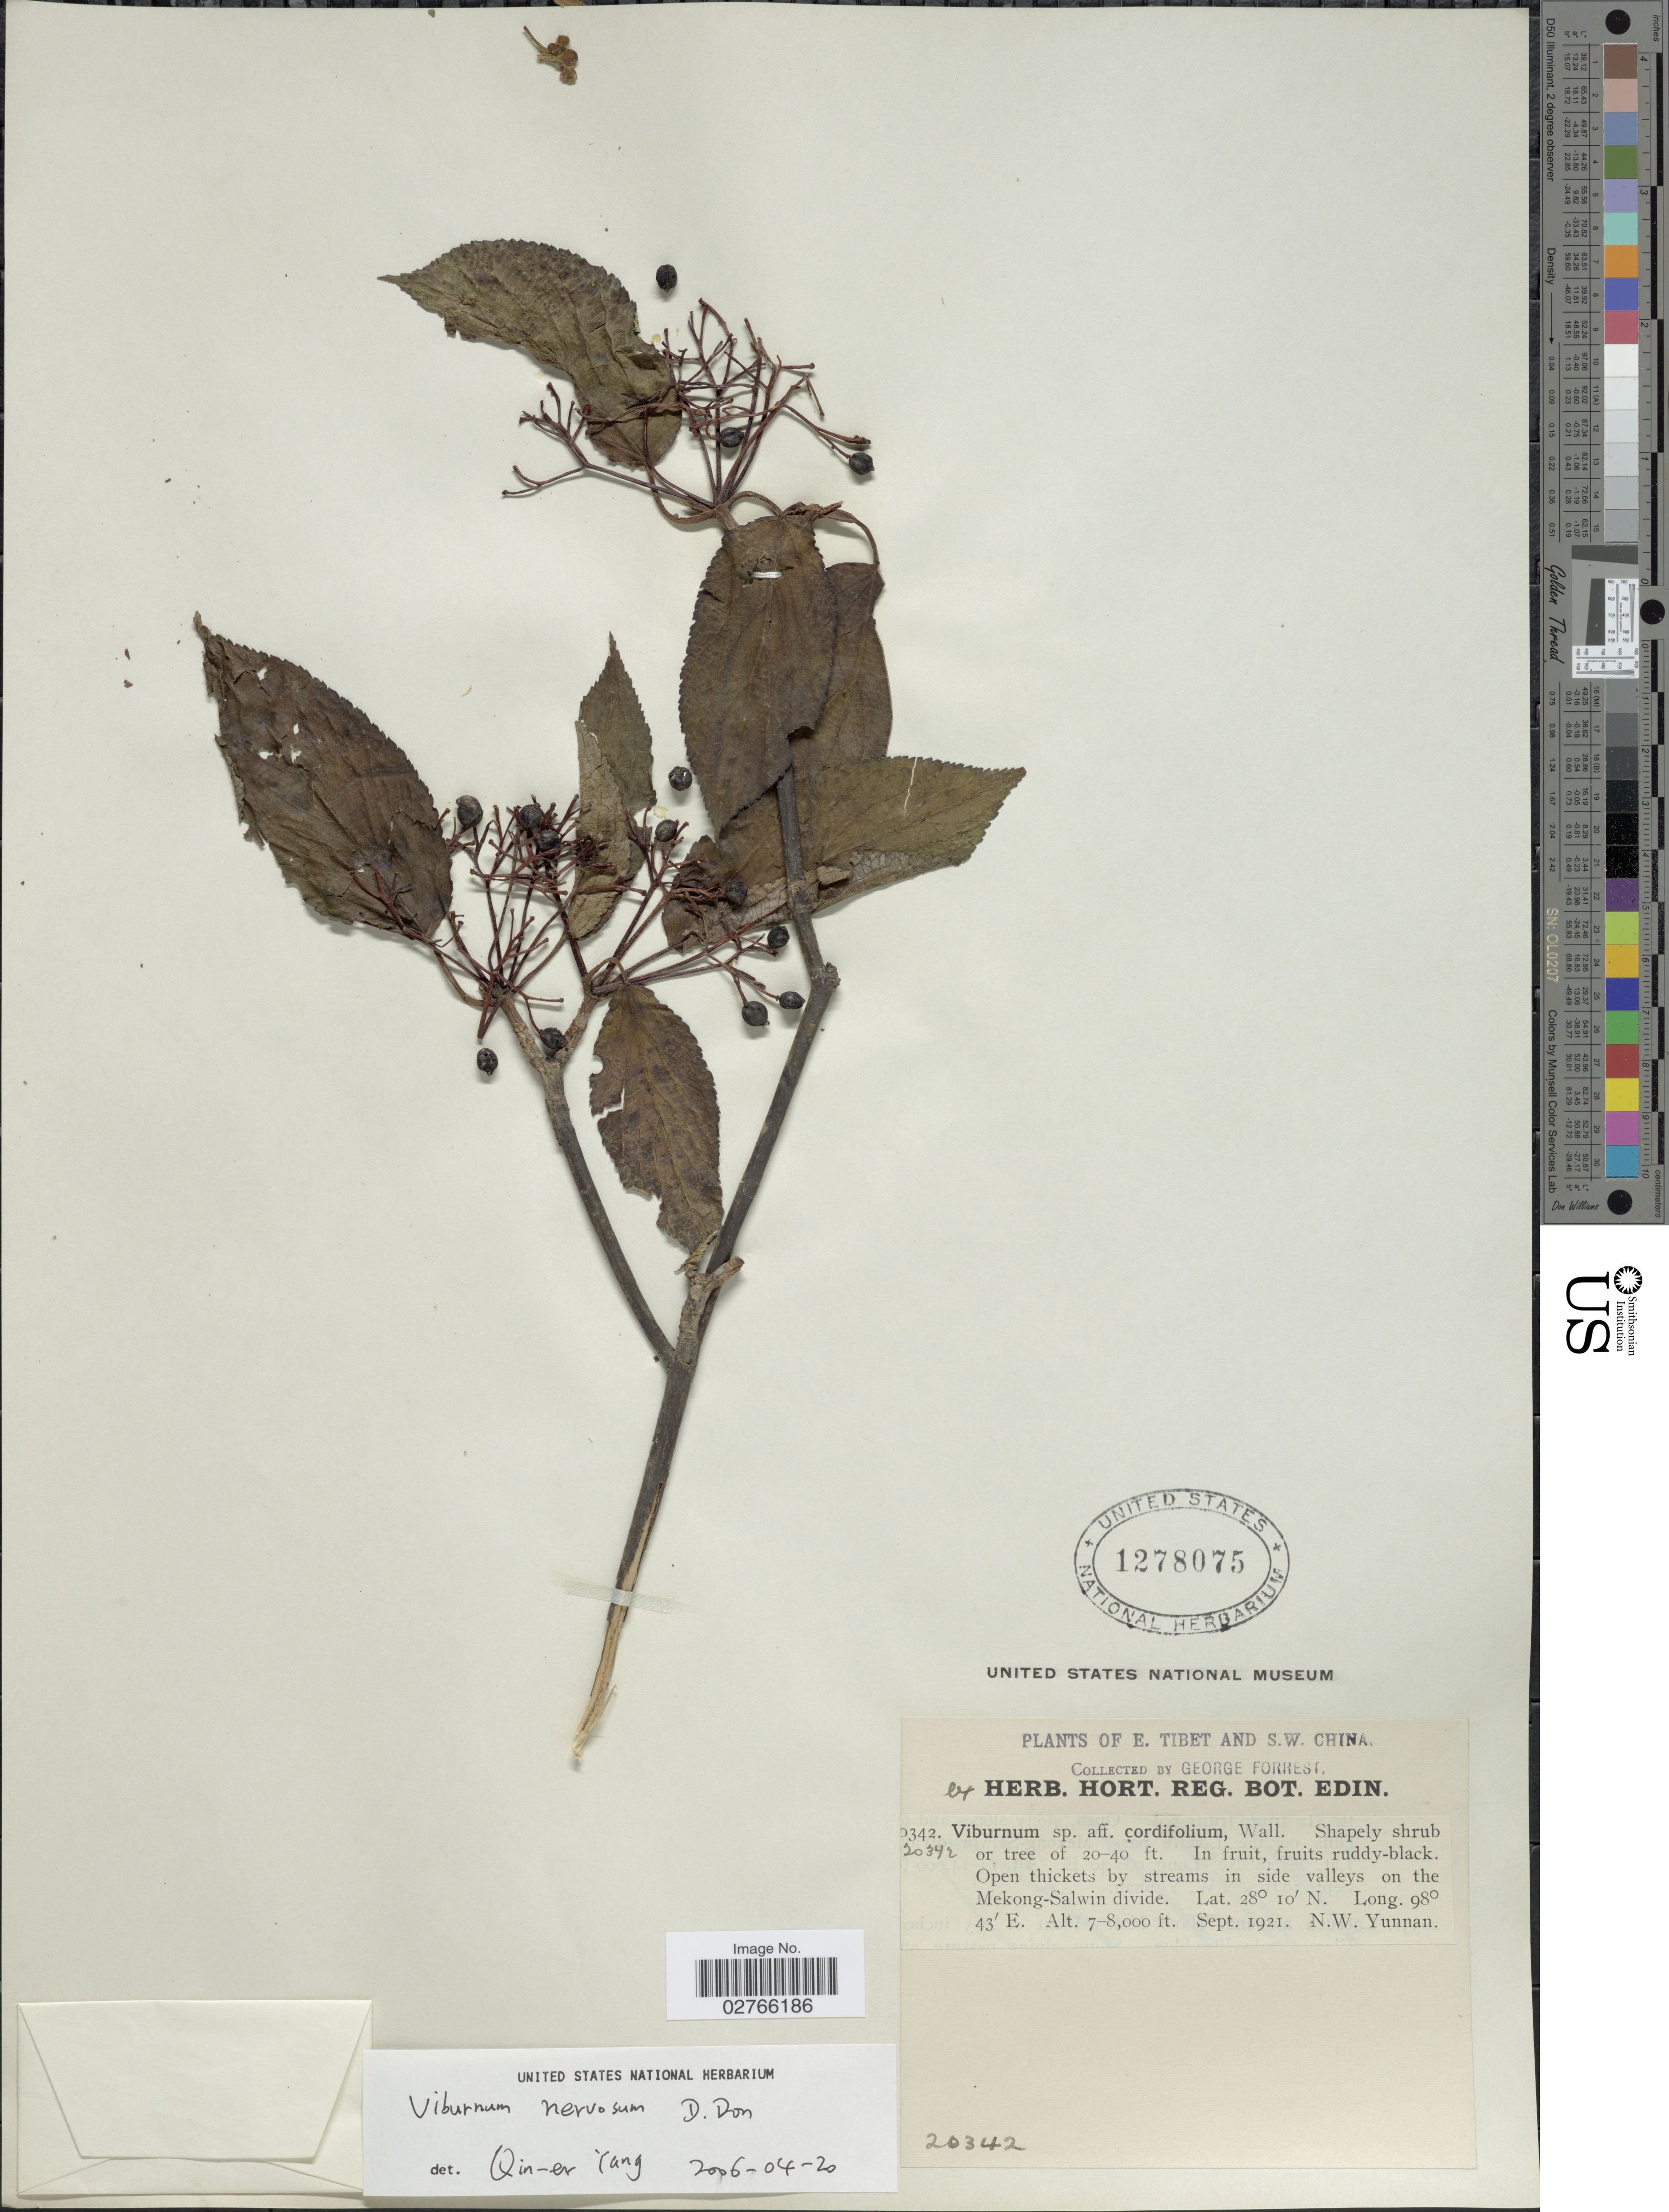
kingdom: Plantae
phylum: Tracheophyta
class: Magnoliopsida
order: Dipsacales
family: Viburnaceae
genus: Viburnum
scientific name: Viburnum nervosum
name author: D. Don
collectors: G. Forrest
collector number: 20342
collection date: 1921-09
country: China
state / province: Yunnan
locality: E. Tibet and S.W. China, Open thickets by streams in side valleys on the Mekong-Salwin divide, N.W. Yunnan.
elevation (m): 2134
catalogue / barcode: US 1278075